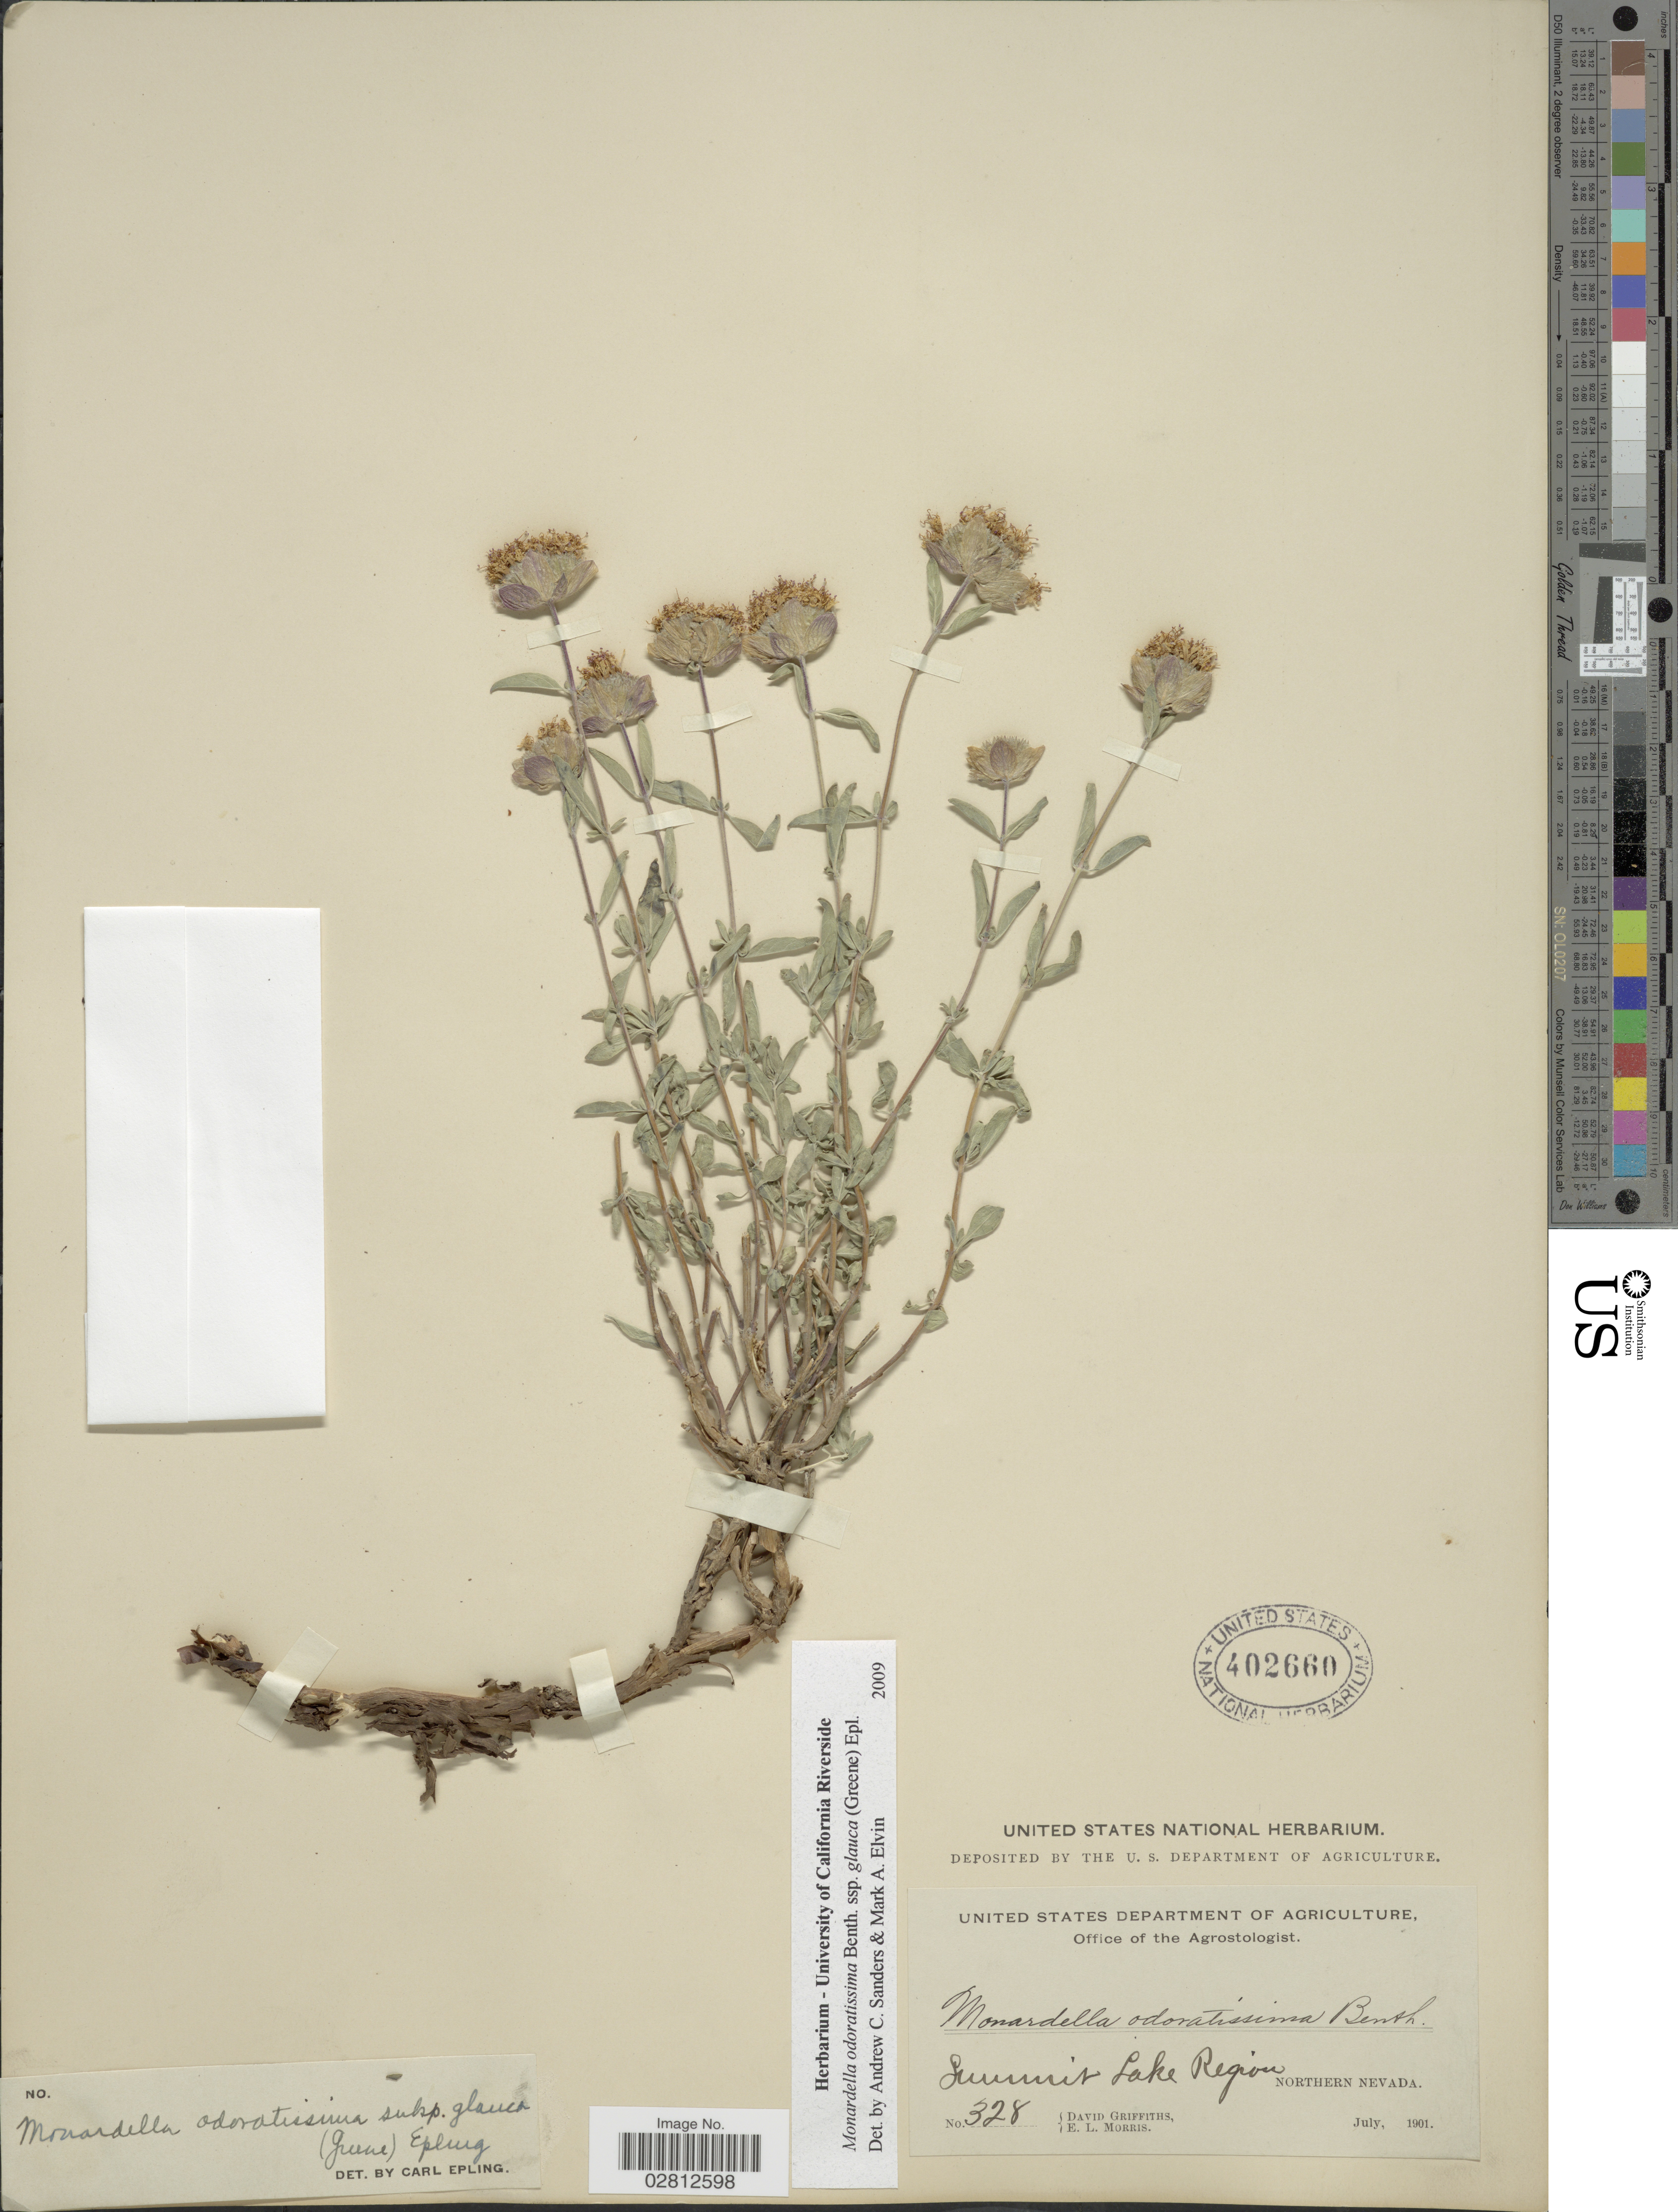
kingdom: Plantae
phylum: Tracheophyta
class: Magnoliopsida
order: Lamiales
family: Lamiaceae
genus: Monardella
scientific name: Monardella odoratissima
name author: Benth.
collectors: D. Griffiths & E. Morris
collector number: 328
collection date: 1901-07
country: United States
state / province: Nevada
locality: Summit Lake Region, Northern Nevada.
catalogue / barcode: US 402660